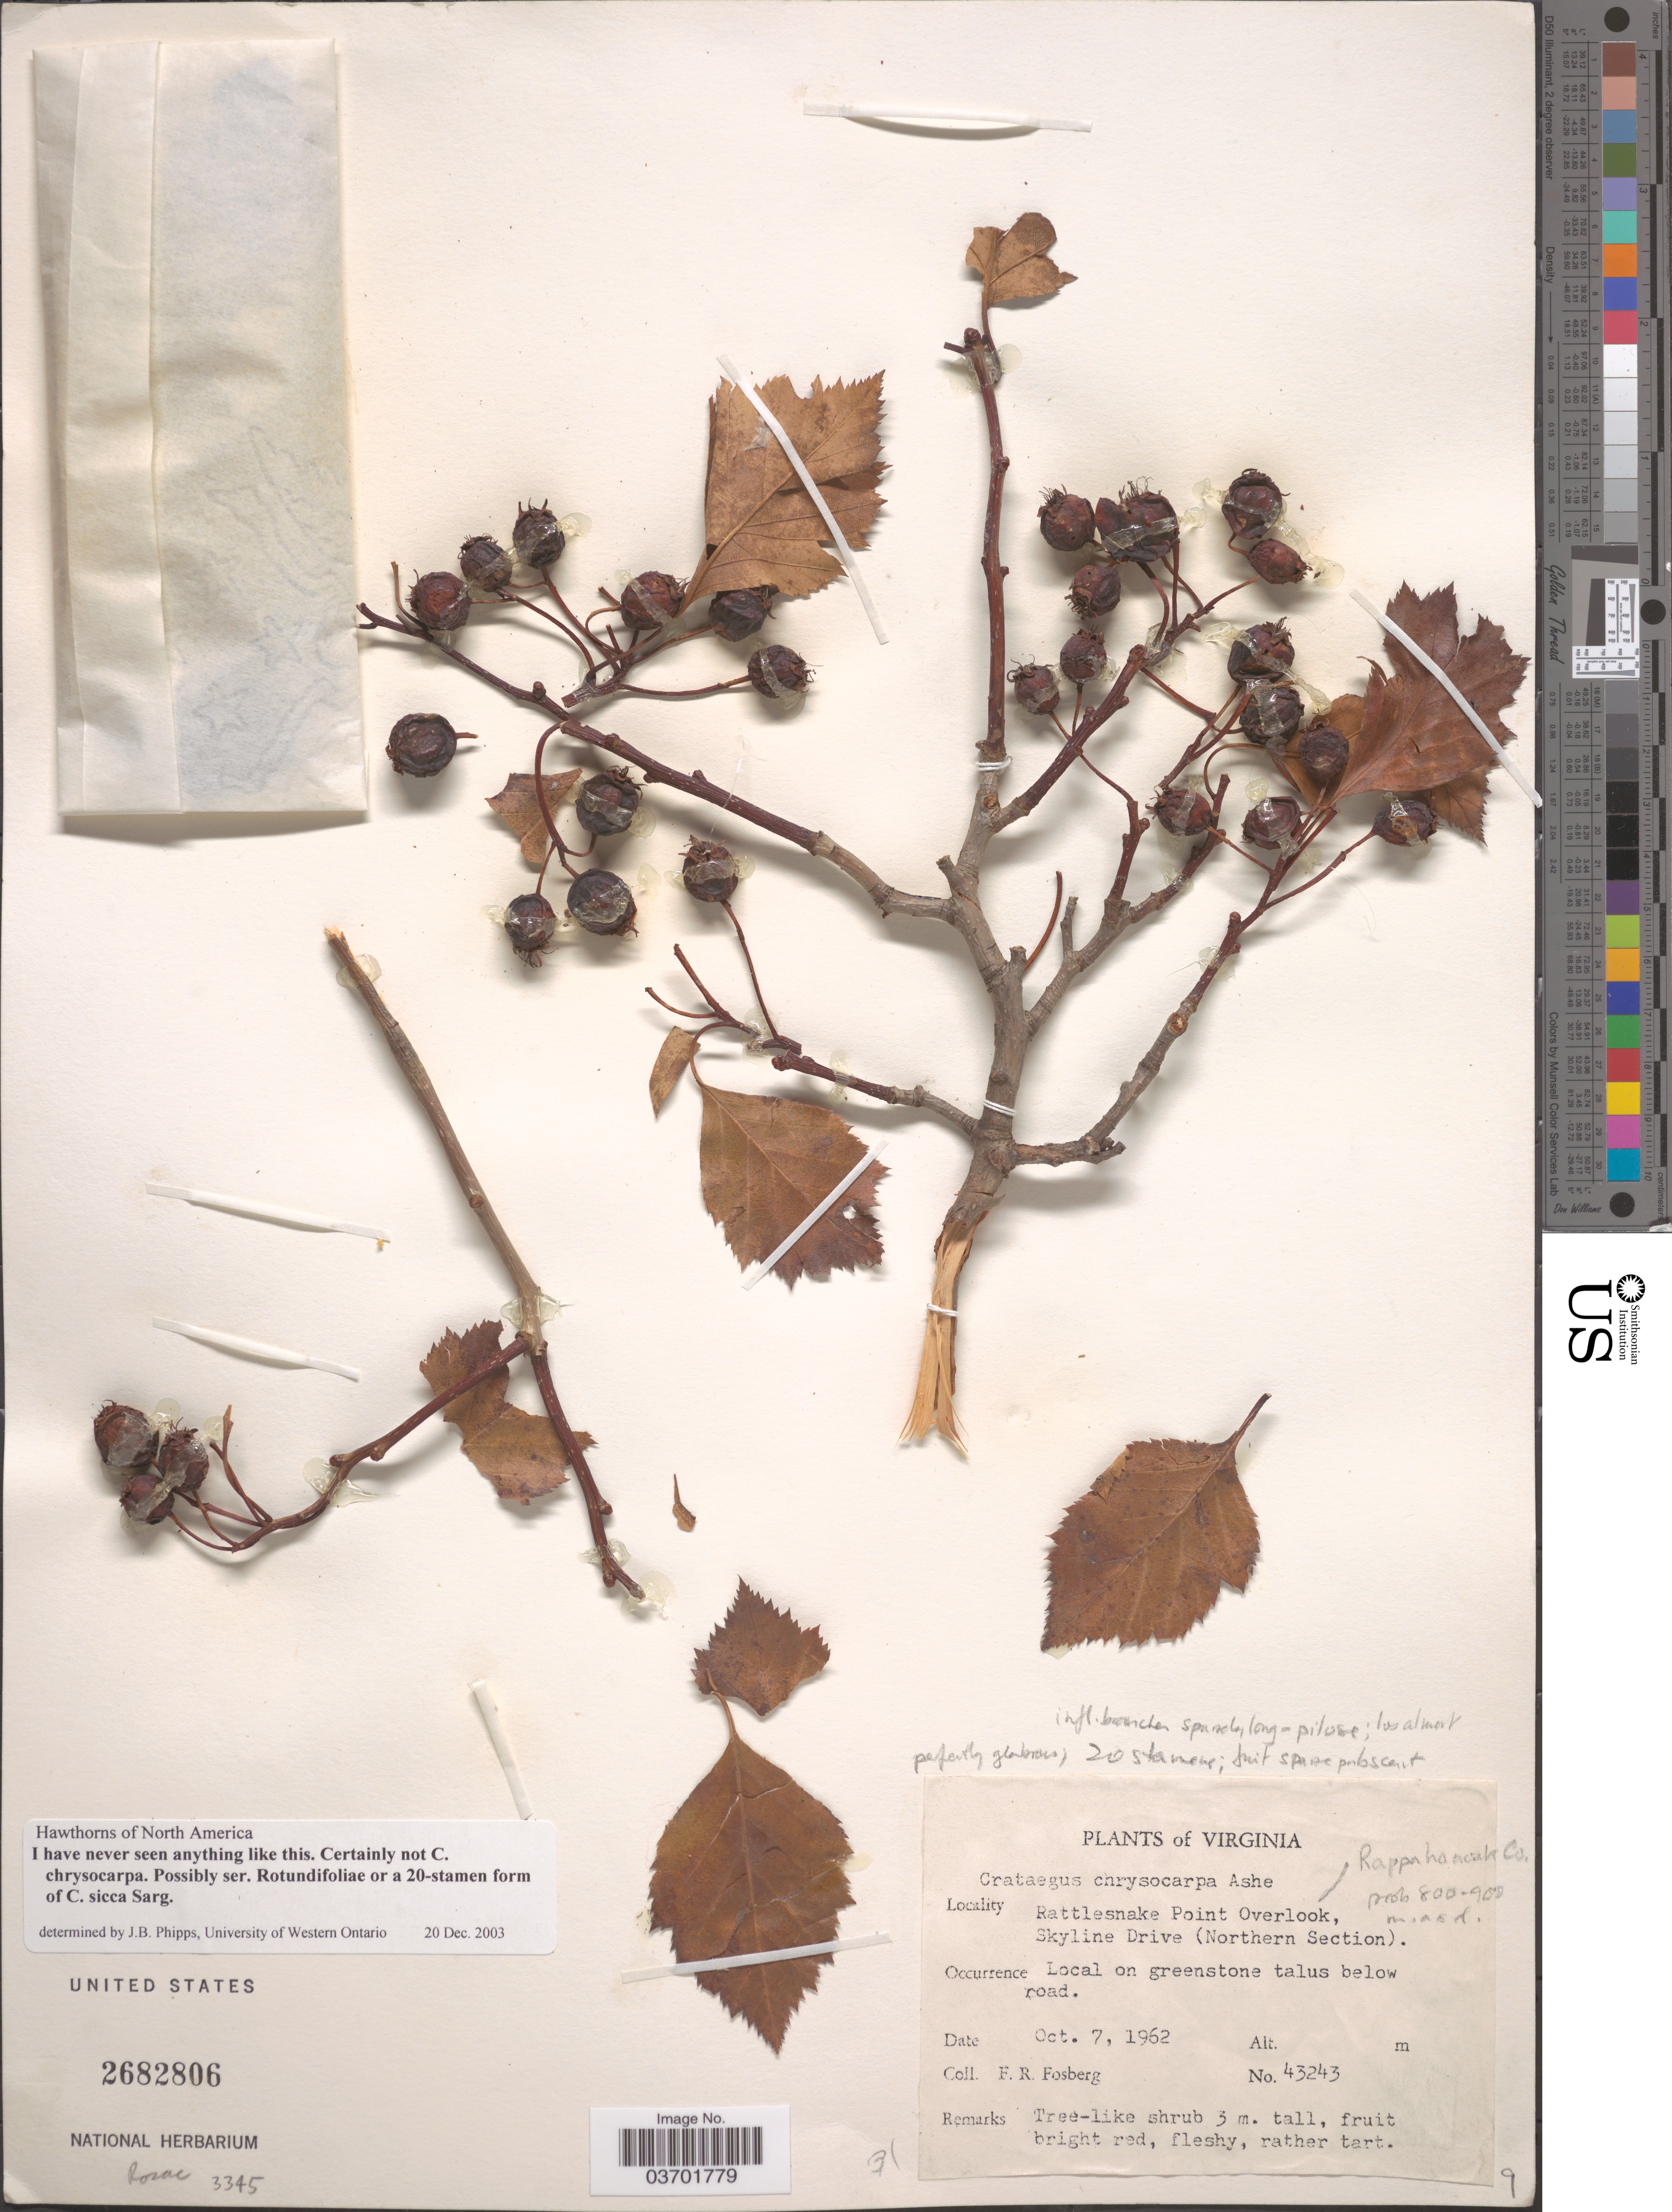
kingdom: Plantae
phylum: Tracheophyta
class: Magnoliopsida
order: Rosales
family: Rosaceae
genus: Crataegus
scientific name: Crataegus sicca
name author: Sarg.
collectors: F. R. Fosberg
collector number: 43243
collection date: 1962-10-07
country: United States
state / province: Virginia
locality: Rattlesnake Point Overlook, Skyline Drive (Northern Section).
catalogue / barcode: US 2682806